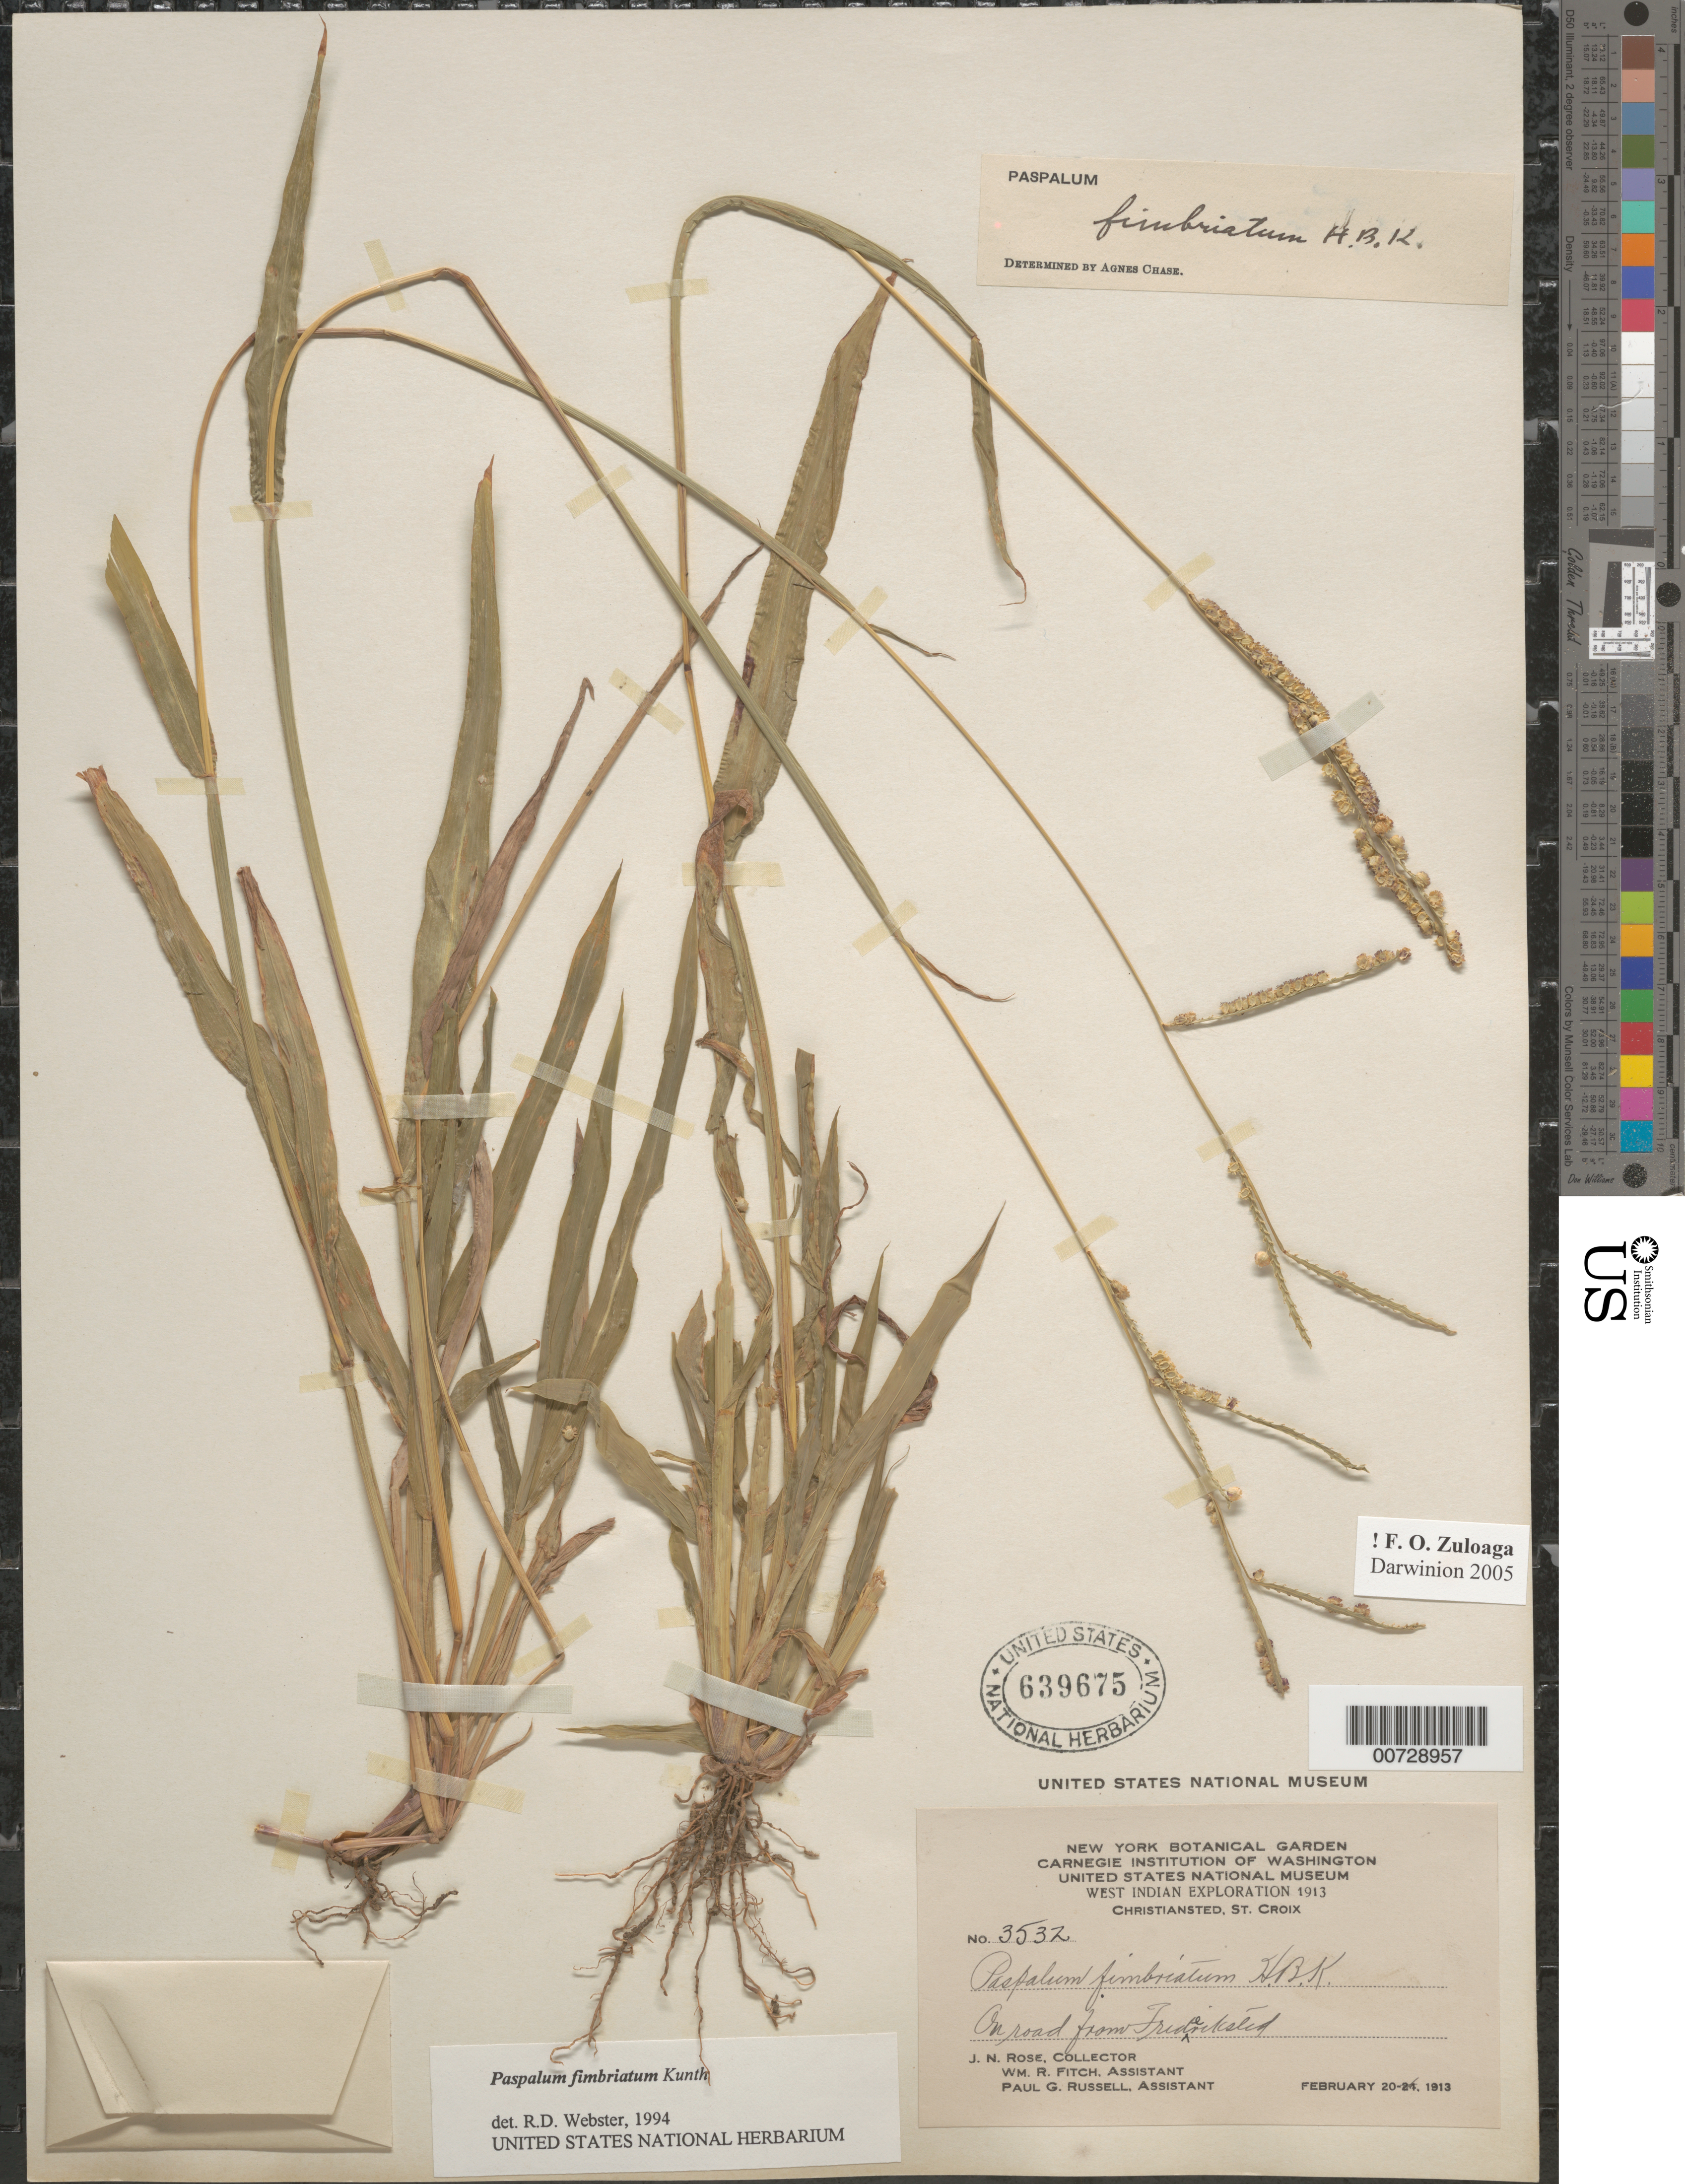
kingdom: Plantae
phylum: Tracheophyta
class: Liliopsida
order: Poales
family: Poaceae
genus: Paspalum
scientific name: Paspalum fimbriatum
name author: Kunth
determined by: Webster, Robert D.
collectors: J. N. Rose, W. R. Fitch & P. G. Russell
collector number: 3532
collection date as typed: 20 Feb 1913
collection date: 1913-02-20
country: U.S. Virgin Islands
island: St. Croix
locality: St. Croix; Christiansted, on road from Fredericksted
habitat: On road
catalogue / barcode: US 639675